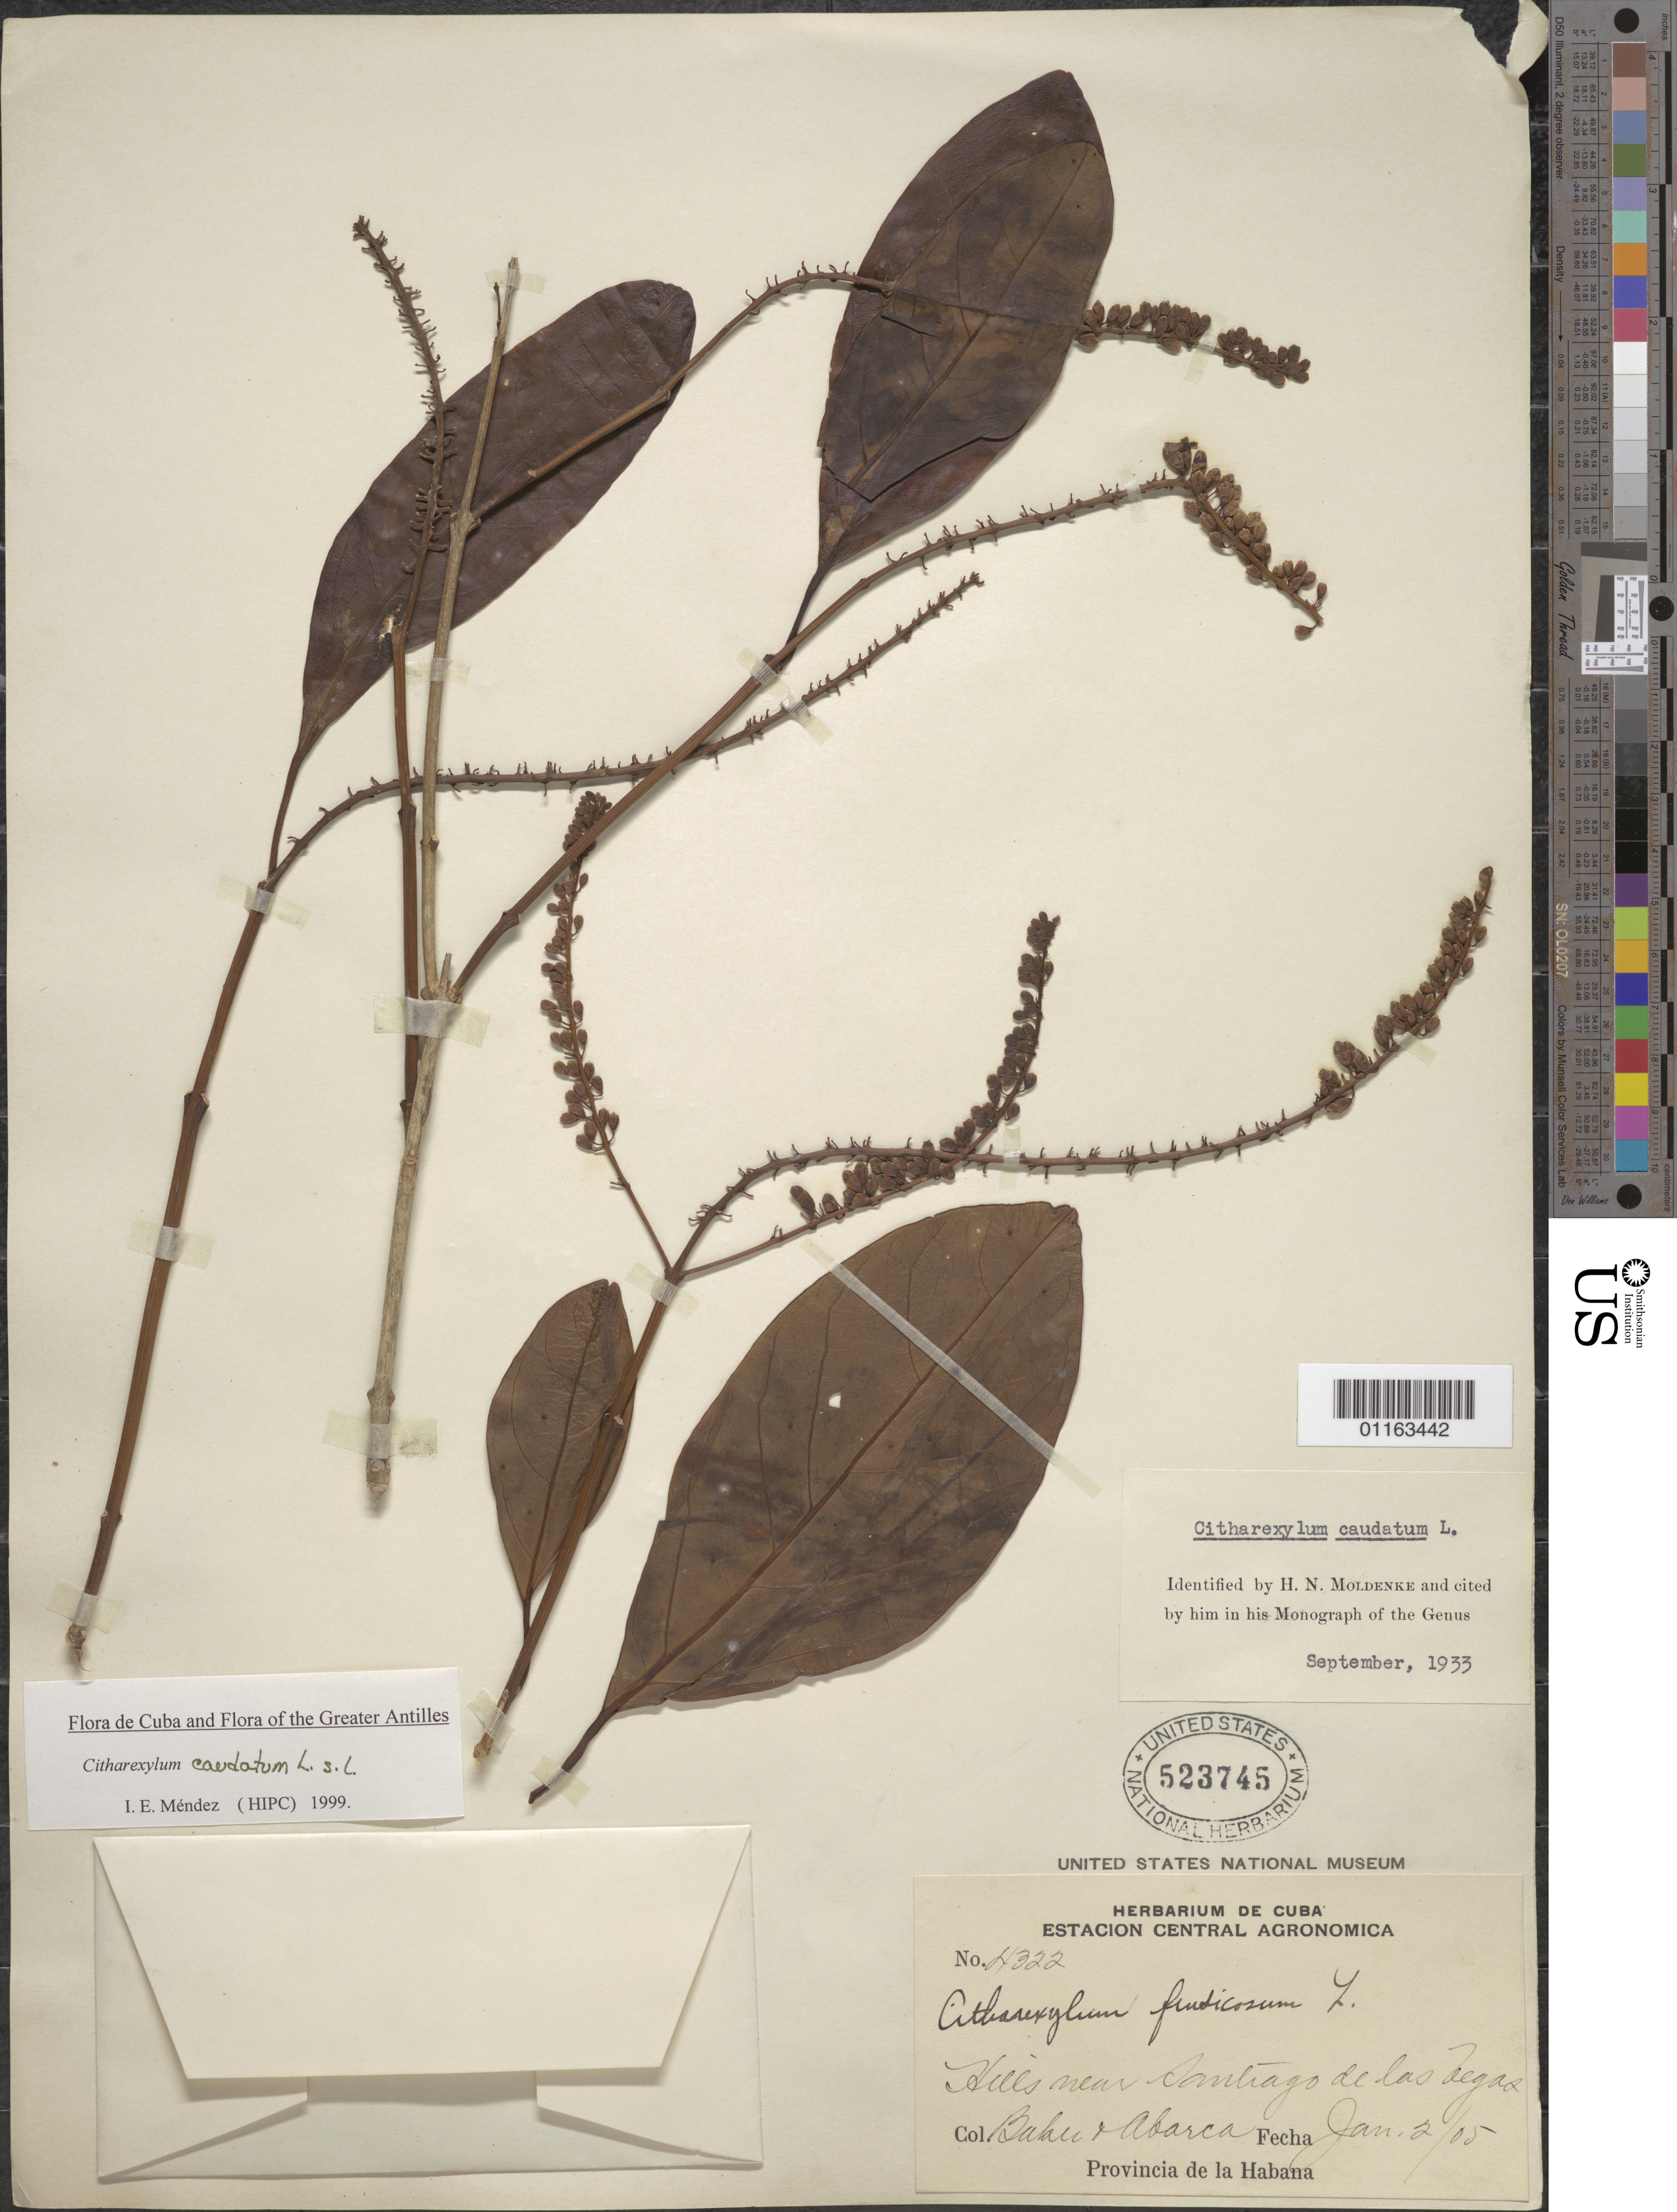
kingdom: Plantae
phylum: Tracheophyta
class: Magnoliopsida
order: Lamiales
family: Verbenaceae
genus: Citharexylum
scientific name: Citharexylum caudatum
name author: L.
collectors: M. Abarca y Vascquez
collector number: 4322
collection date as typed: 02 Jan 1905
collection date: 1905-01-02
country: Cuba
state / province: Artemisa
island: Cuba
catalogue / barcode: US 523745